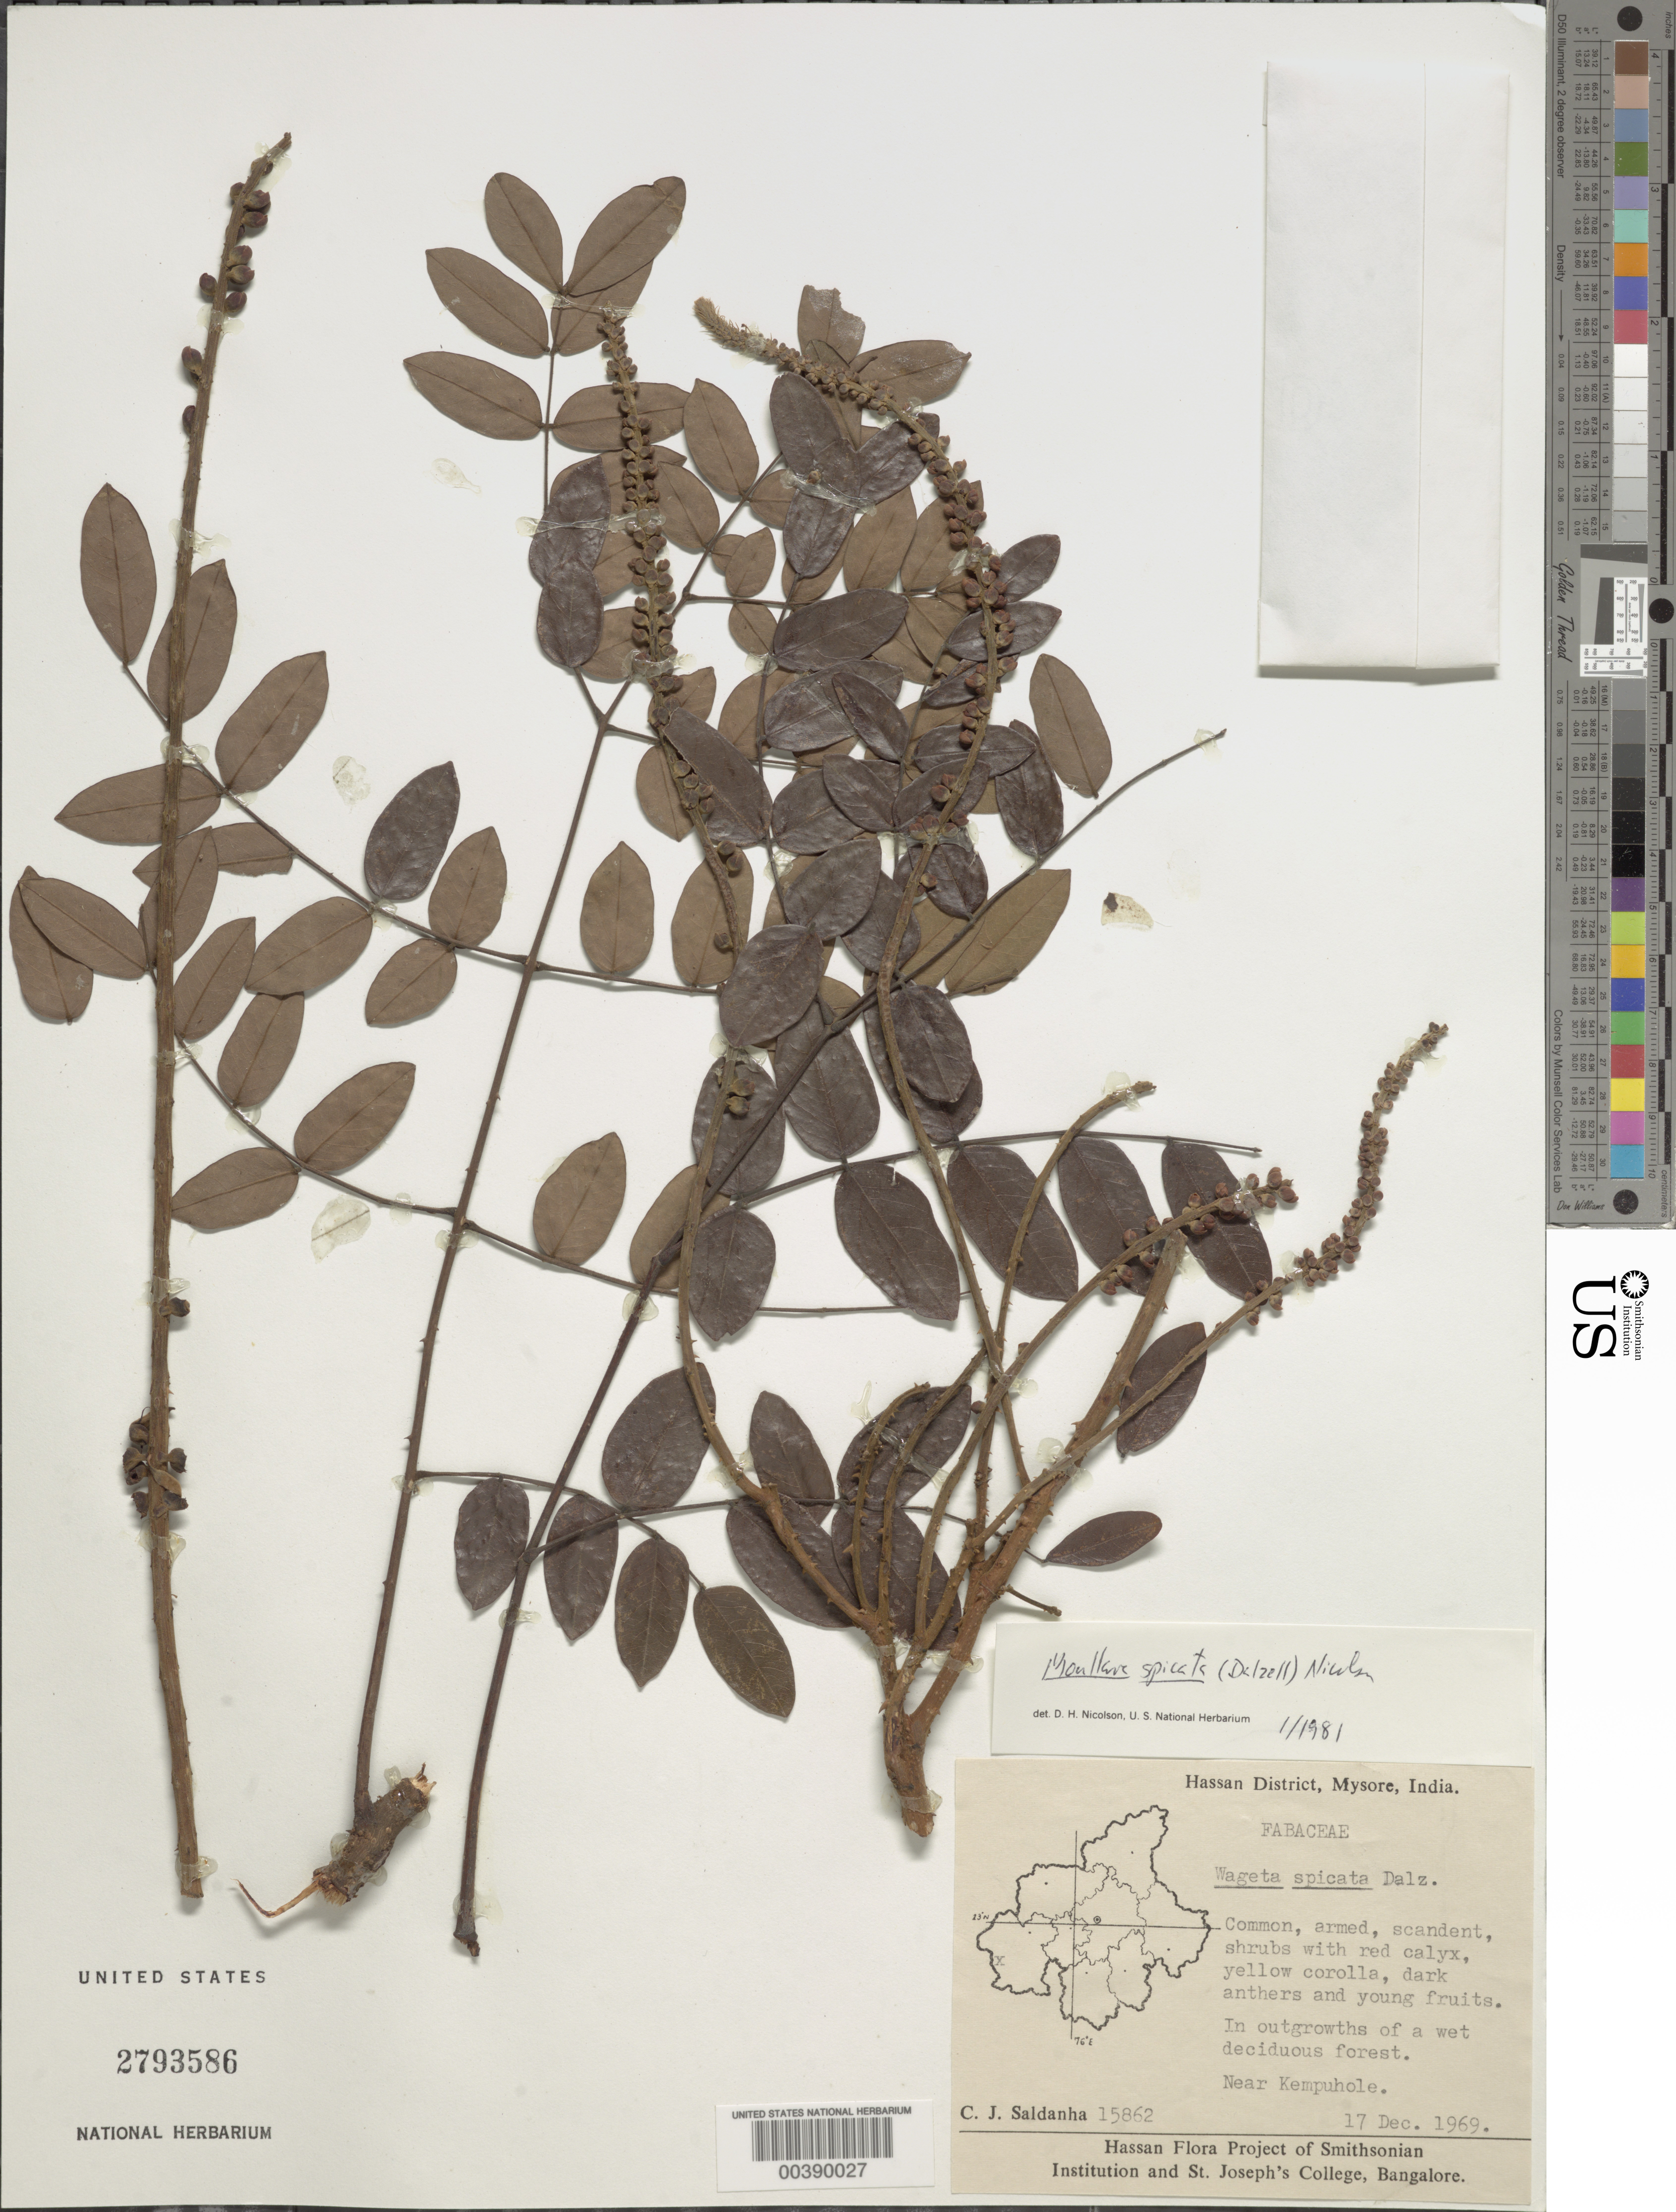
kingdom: Plantae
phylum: Tracheophyta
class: Magnoliopsida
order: Fabales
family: Fabaceae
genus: Moullava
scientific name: Moullava spicata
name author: (Dalzell ex Wight) Nicolson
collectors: C. J. Saldanha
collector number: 15862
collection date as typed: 17 Dec 1969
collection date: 1969-12-17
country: India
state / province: Karnataka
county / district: Hassan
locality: Near kempuhole, mysore state [mysore state = karnataka.]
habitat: In outgrowths of a wet deciduous forest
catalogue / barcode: US 2793586